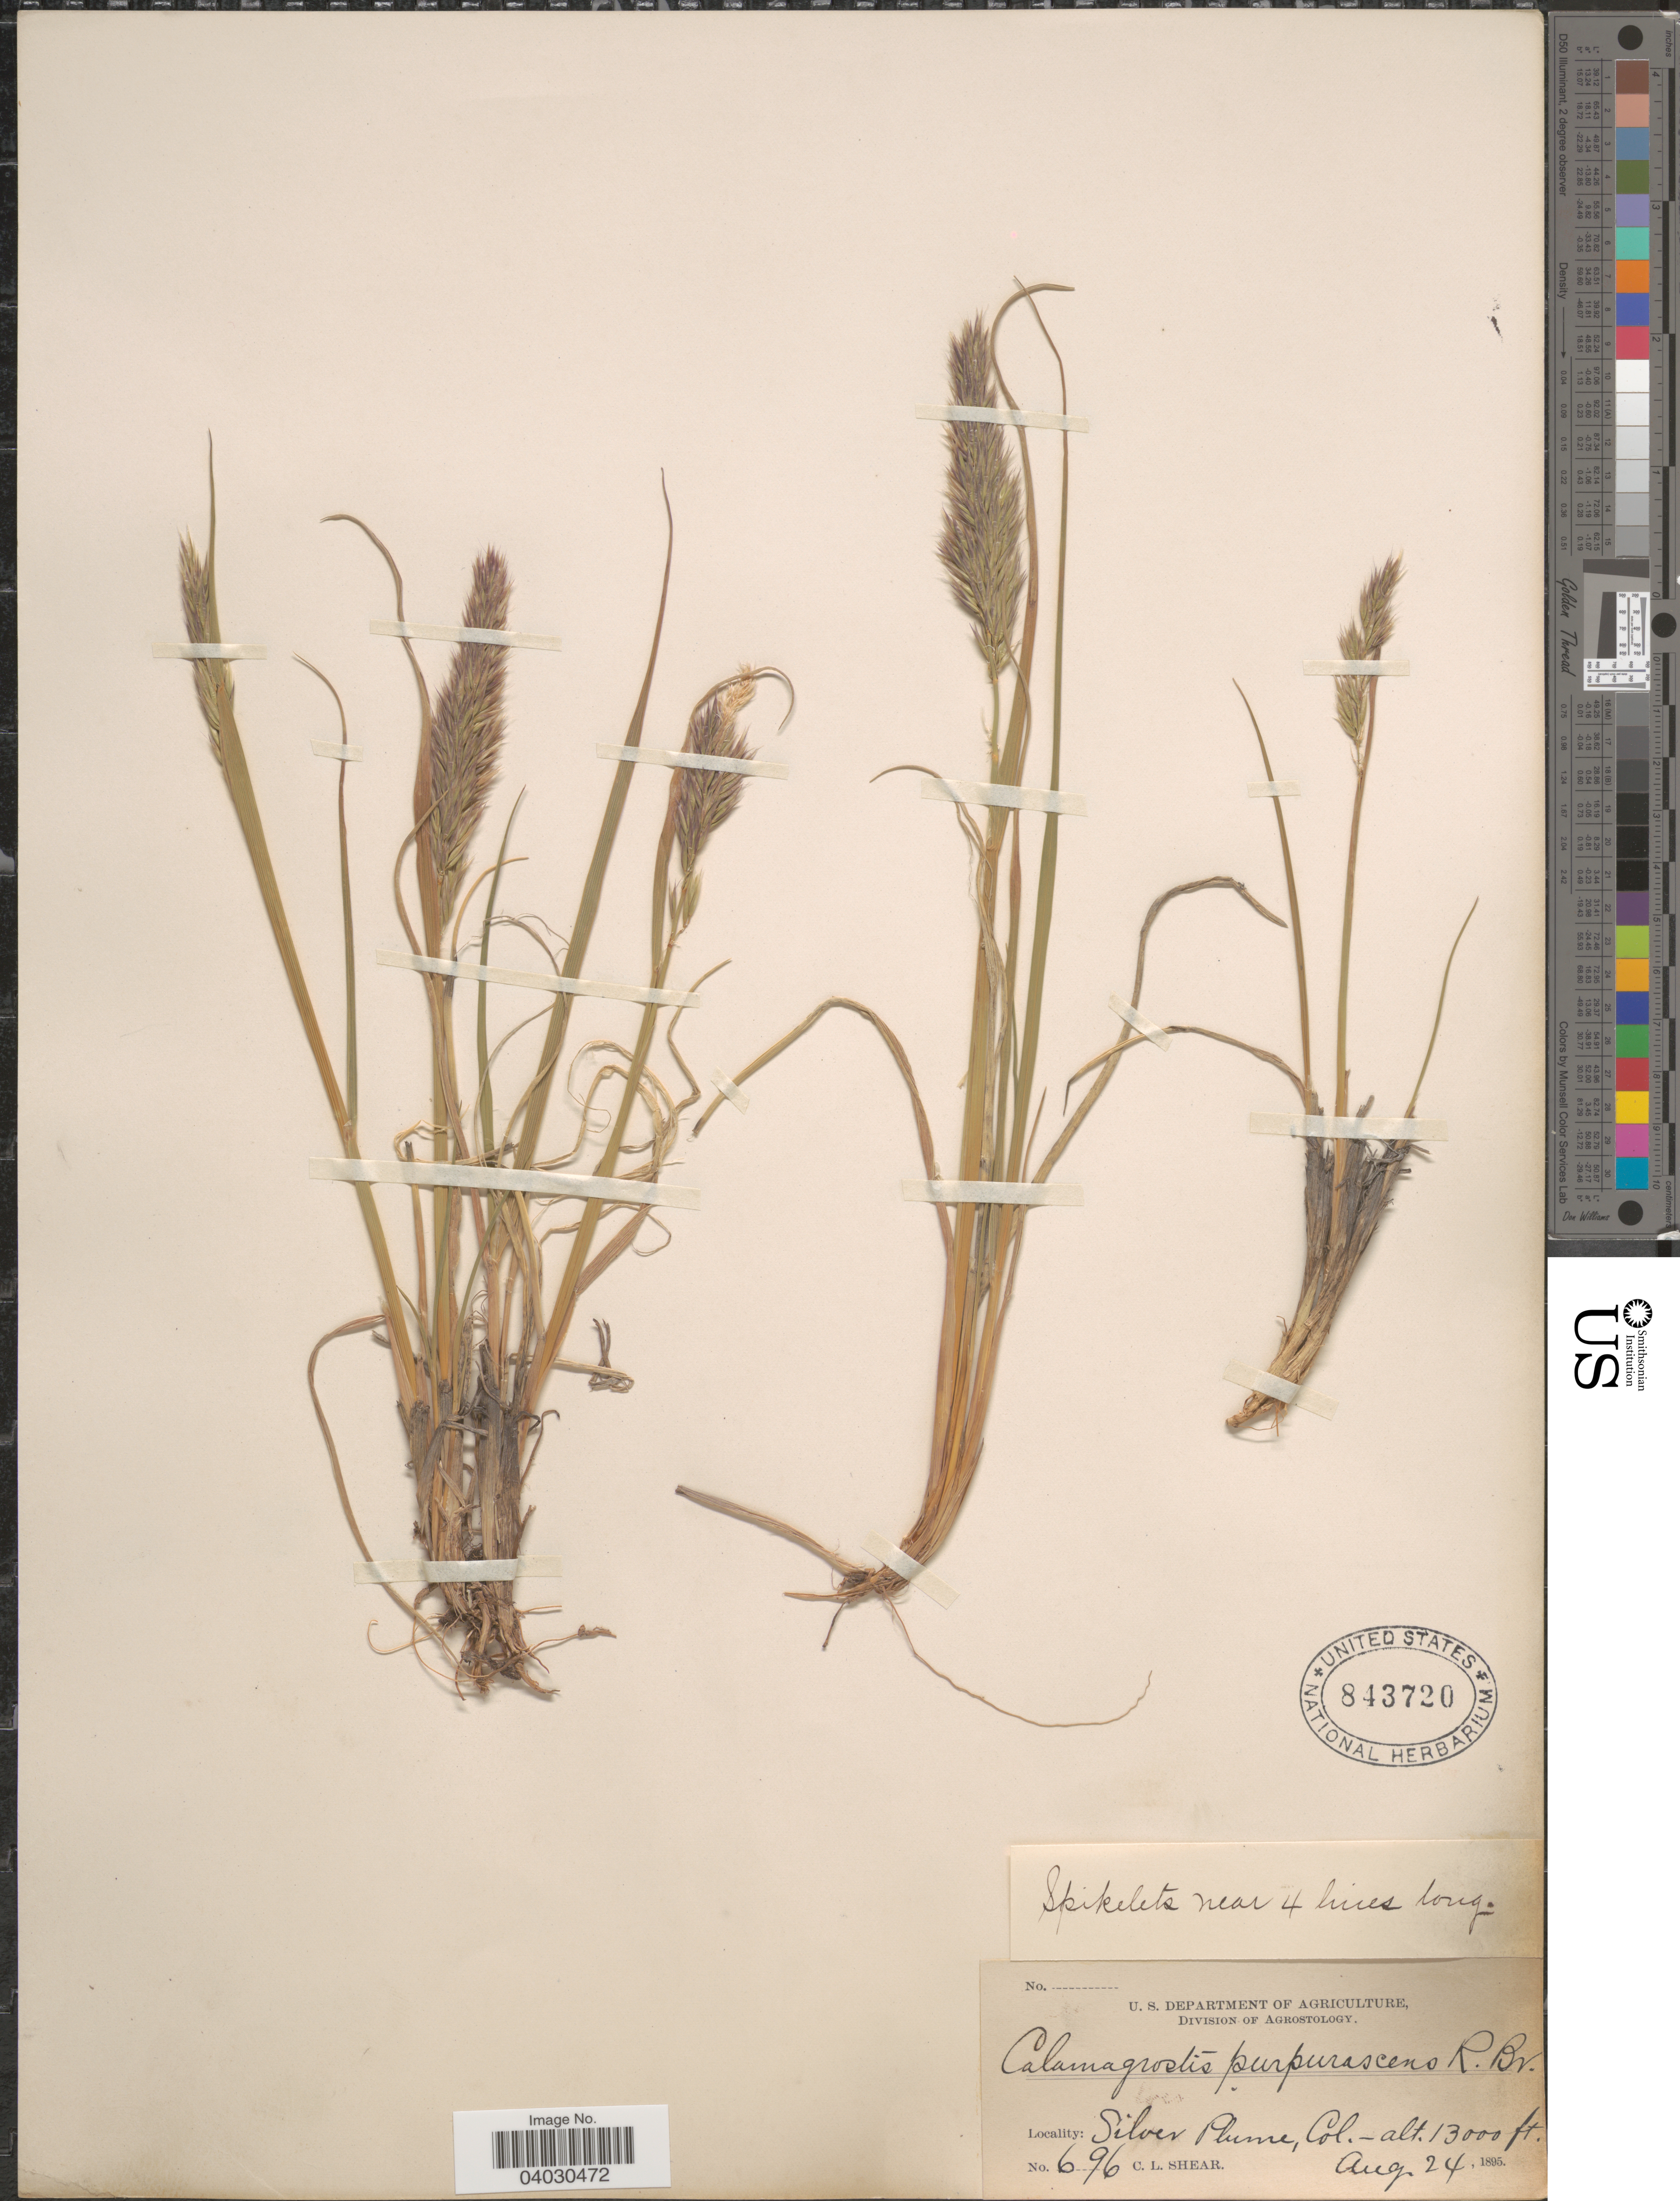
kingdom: Plantae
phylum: Tracheophyta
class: Liliopsida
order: Poales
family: Poaceae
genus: Calamagrostis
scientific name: Calamagrostis purpurascens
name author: R. Br.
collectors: C. L. Shear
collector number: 696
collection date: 1895-08-24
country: United States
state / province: Colorado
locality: Silver Plume.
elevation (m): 3962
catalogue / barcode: US 843720